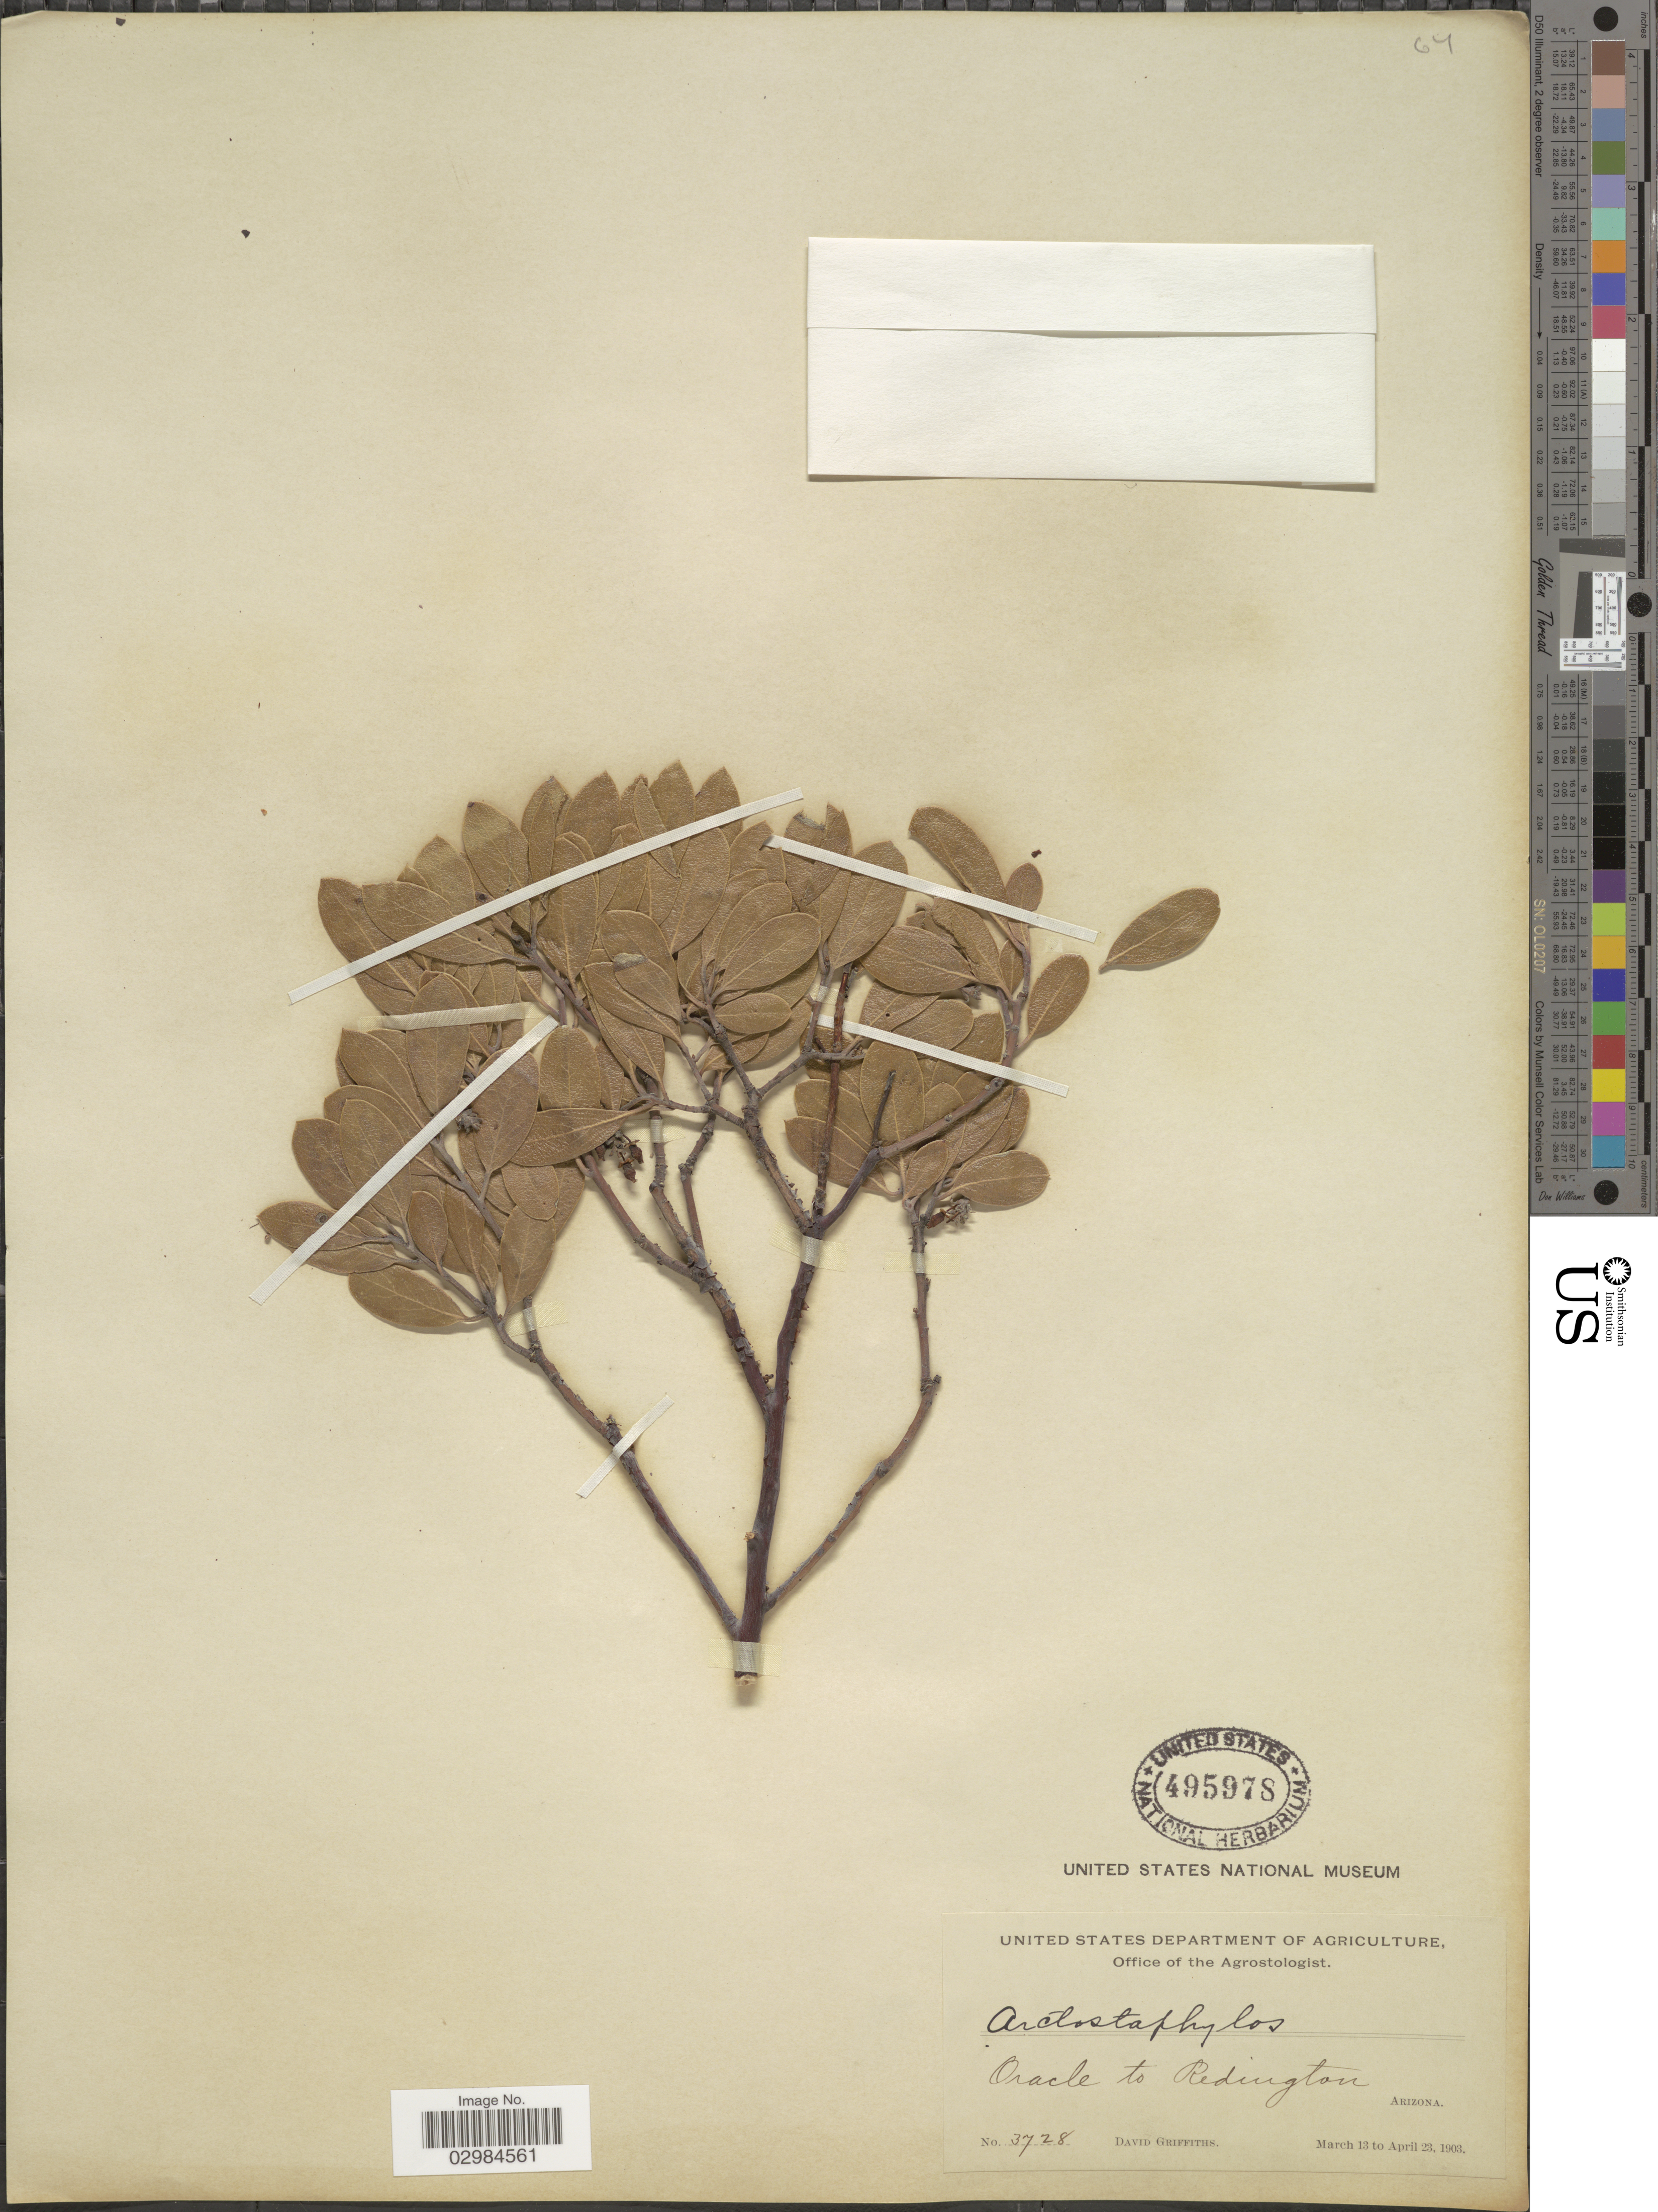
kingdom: Plantae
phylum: Tracheophyta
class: Magnoliopsida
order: Ericales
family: Ericaceae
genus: Arctostaphylos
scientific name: Arctostaphylos pungens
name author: Kunth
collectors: D. Griffiths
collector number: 3728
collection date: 1903-03-13/1903-04-23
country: United States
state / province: Arizona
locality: Oracle to Redington.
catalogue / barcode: US 495978